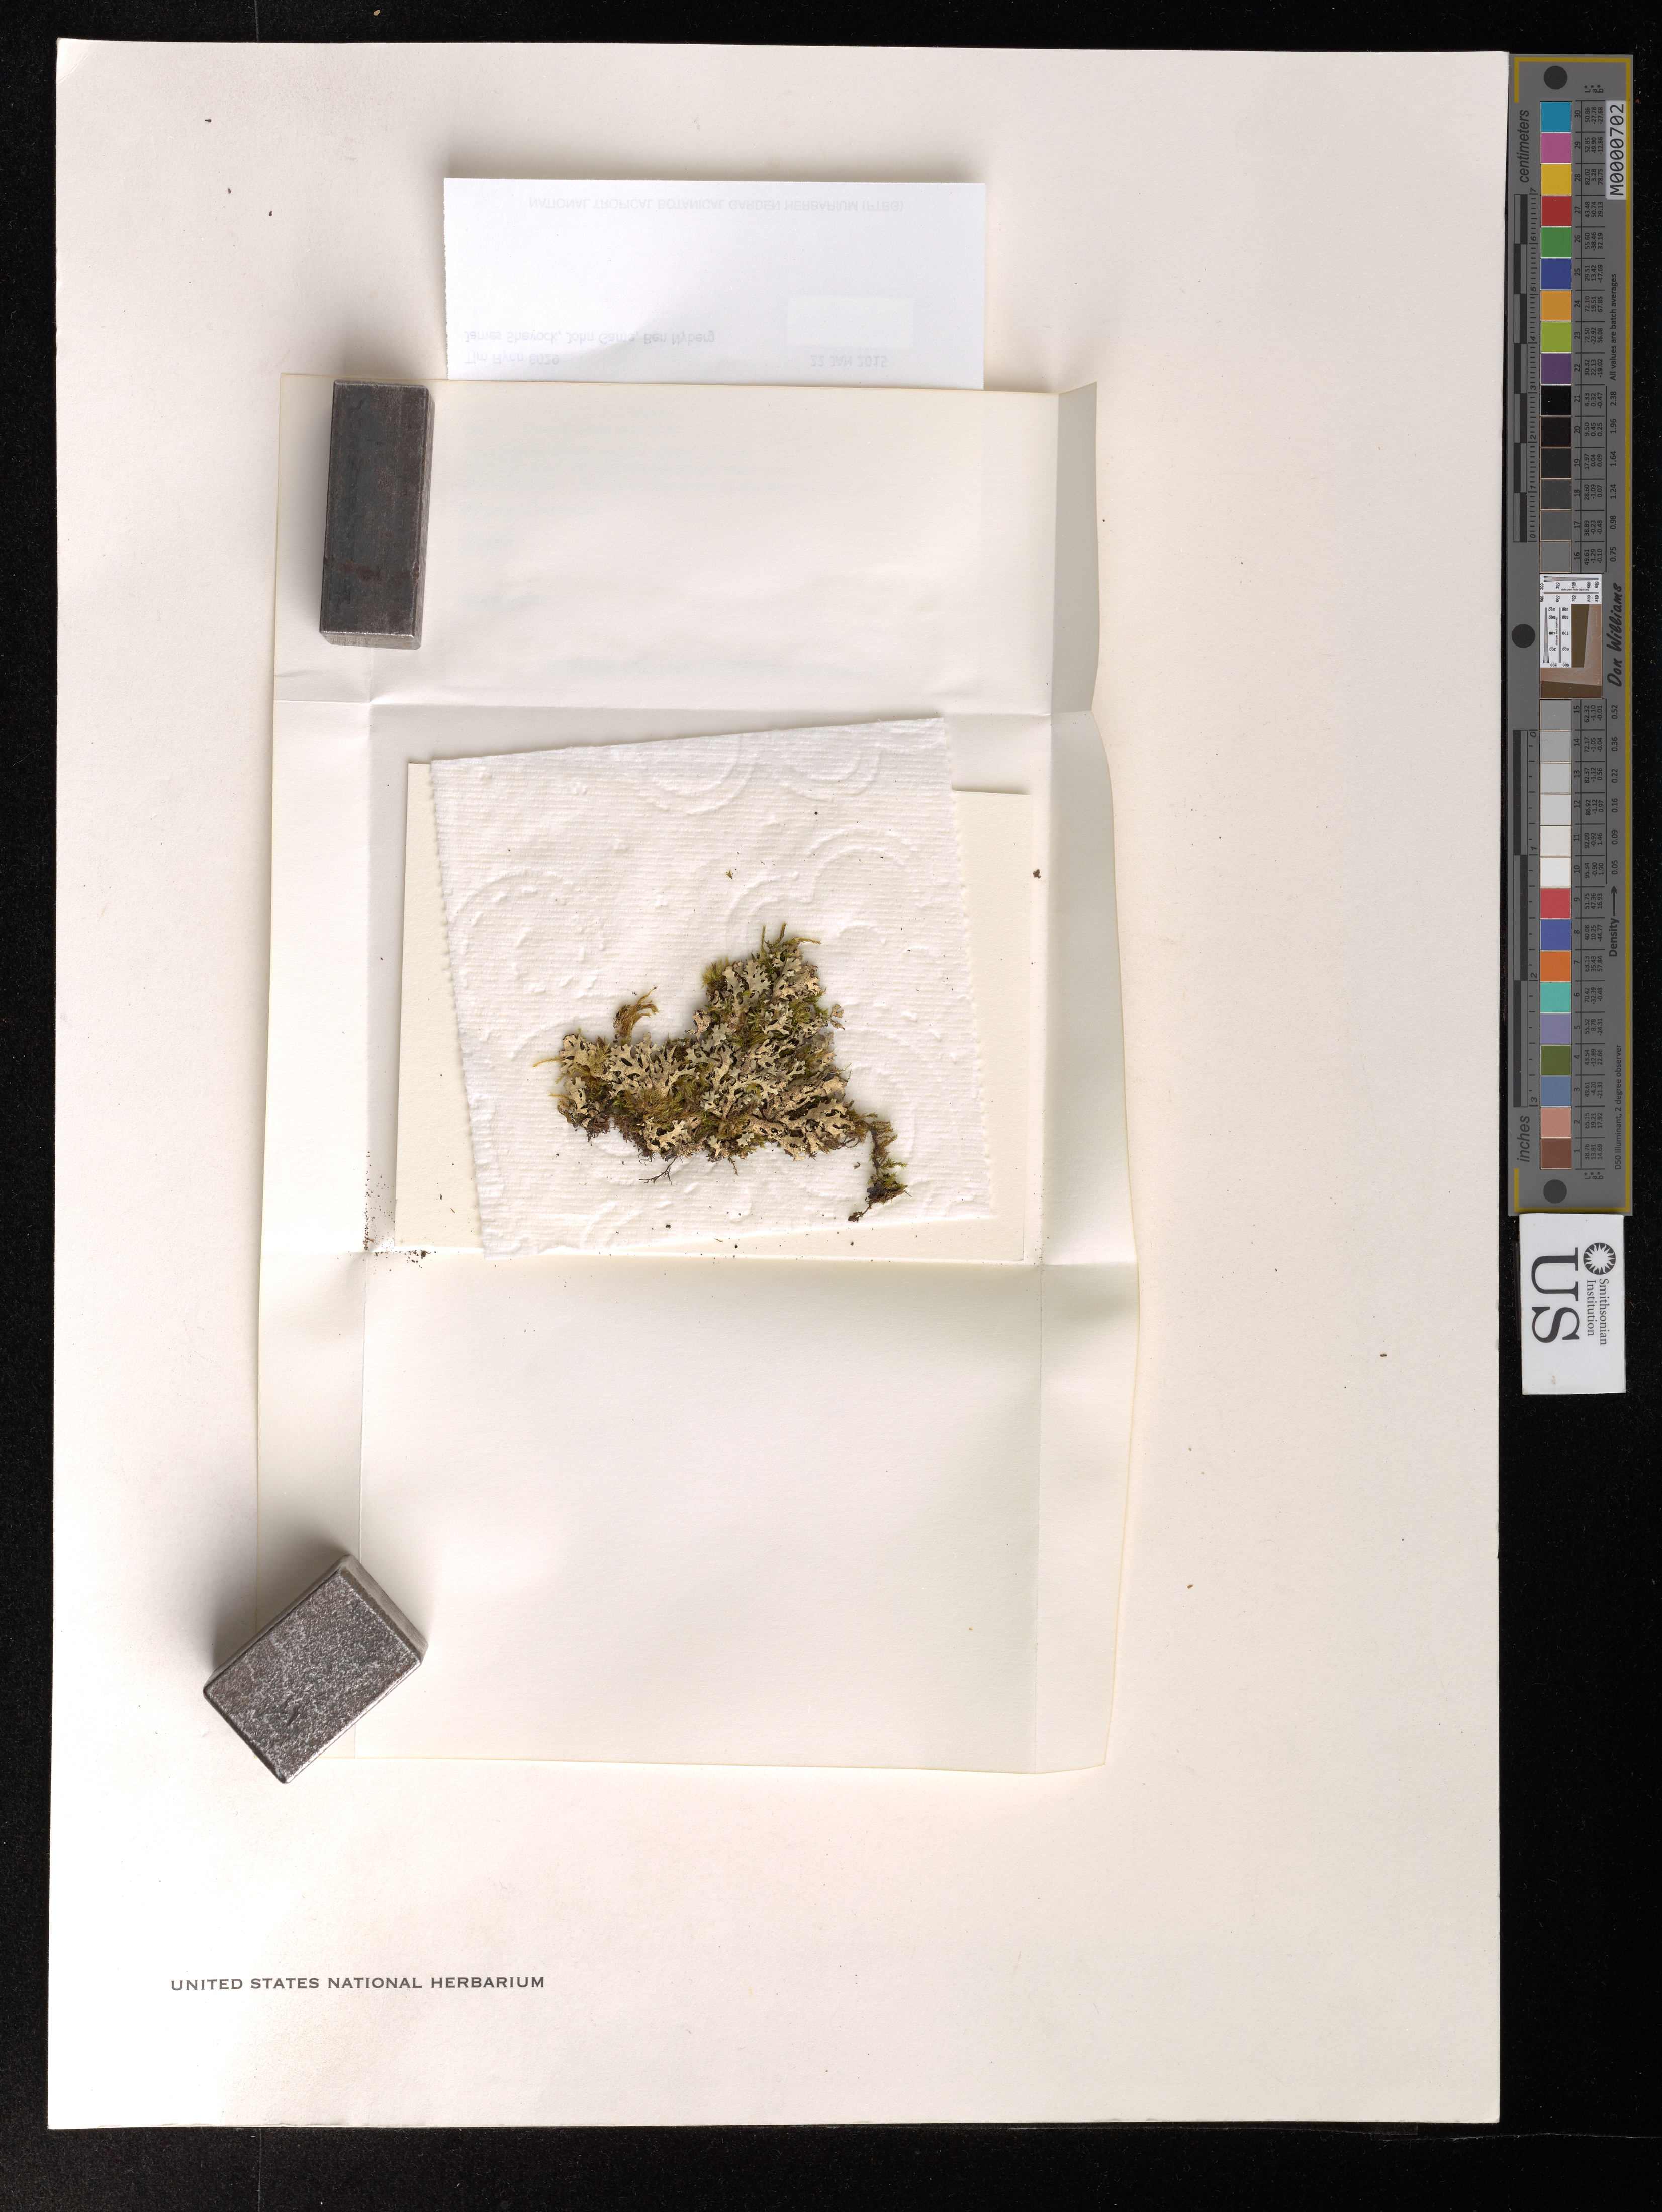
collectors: T. W. Flynn, J. R. Shevock, J. Game & B. Nyberg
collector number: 8029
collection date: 2015-01-22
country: United States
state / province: Hawaii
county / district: Kauai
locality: Kauai Waimea District. Kokee State Park. Camp 10/Mohihi Road. On stacked rock retaining wall below road.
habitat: Metrosideros dominated mesic forest. W/ Dicranopteris, Rubus, Psidium, Kaua, Cyperus.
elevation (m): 8029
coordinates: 22.132790, -159.635650